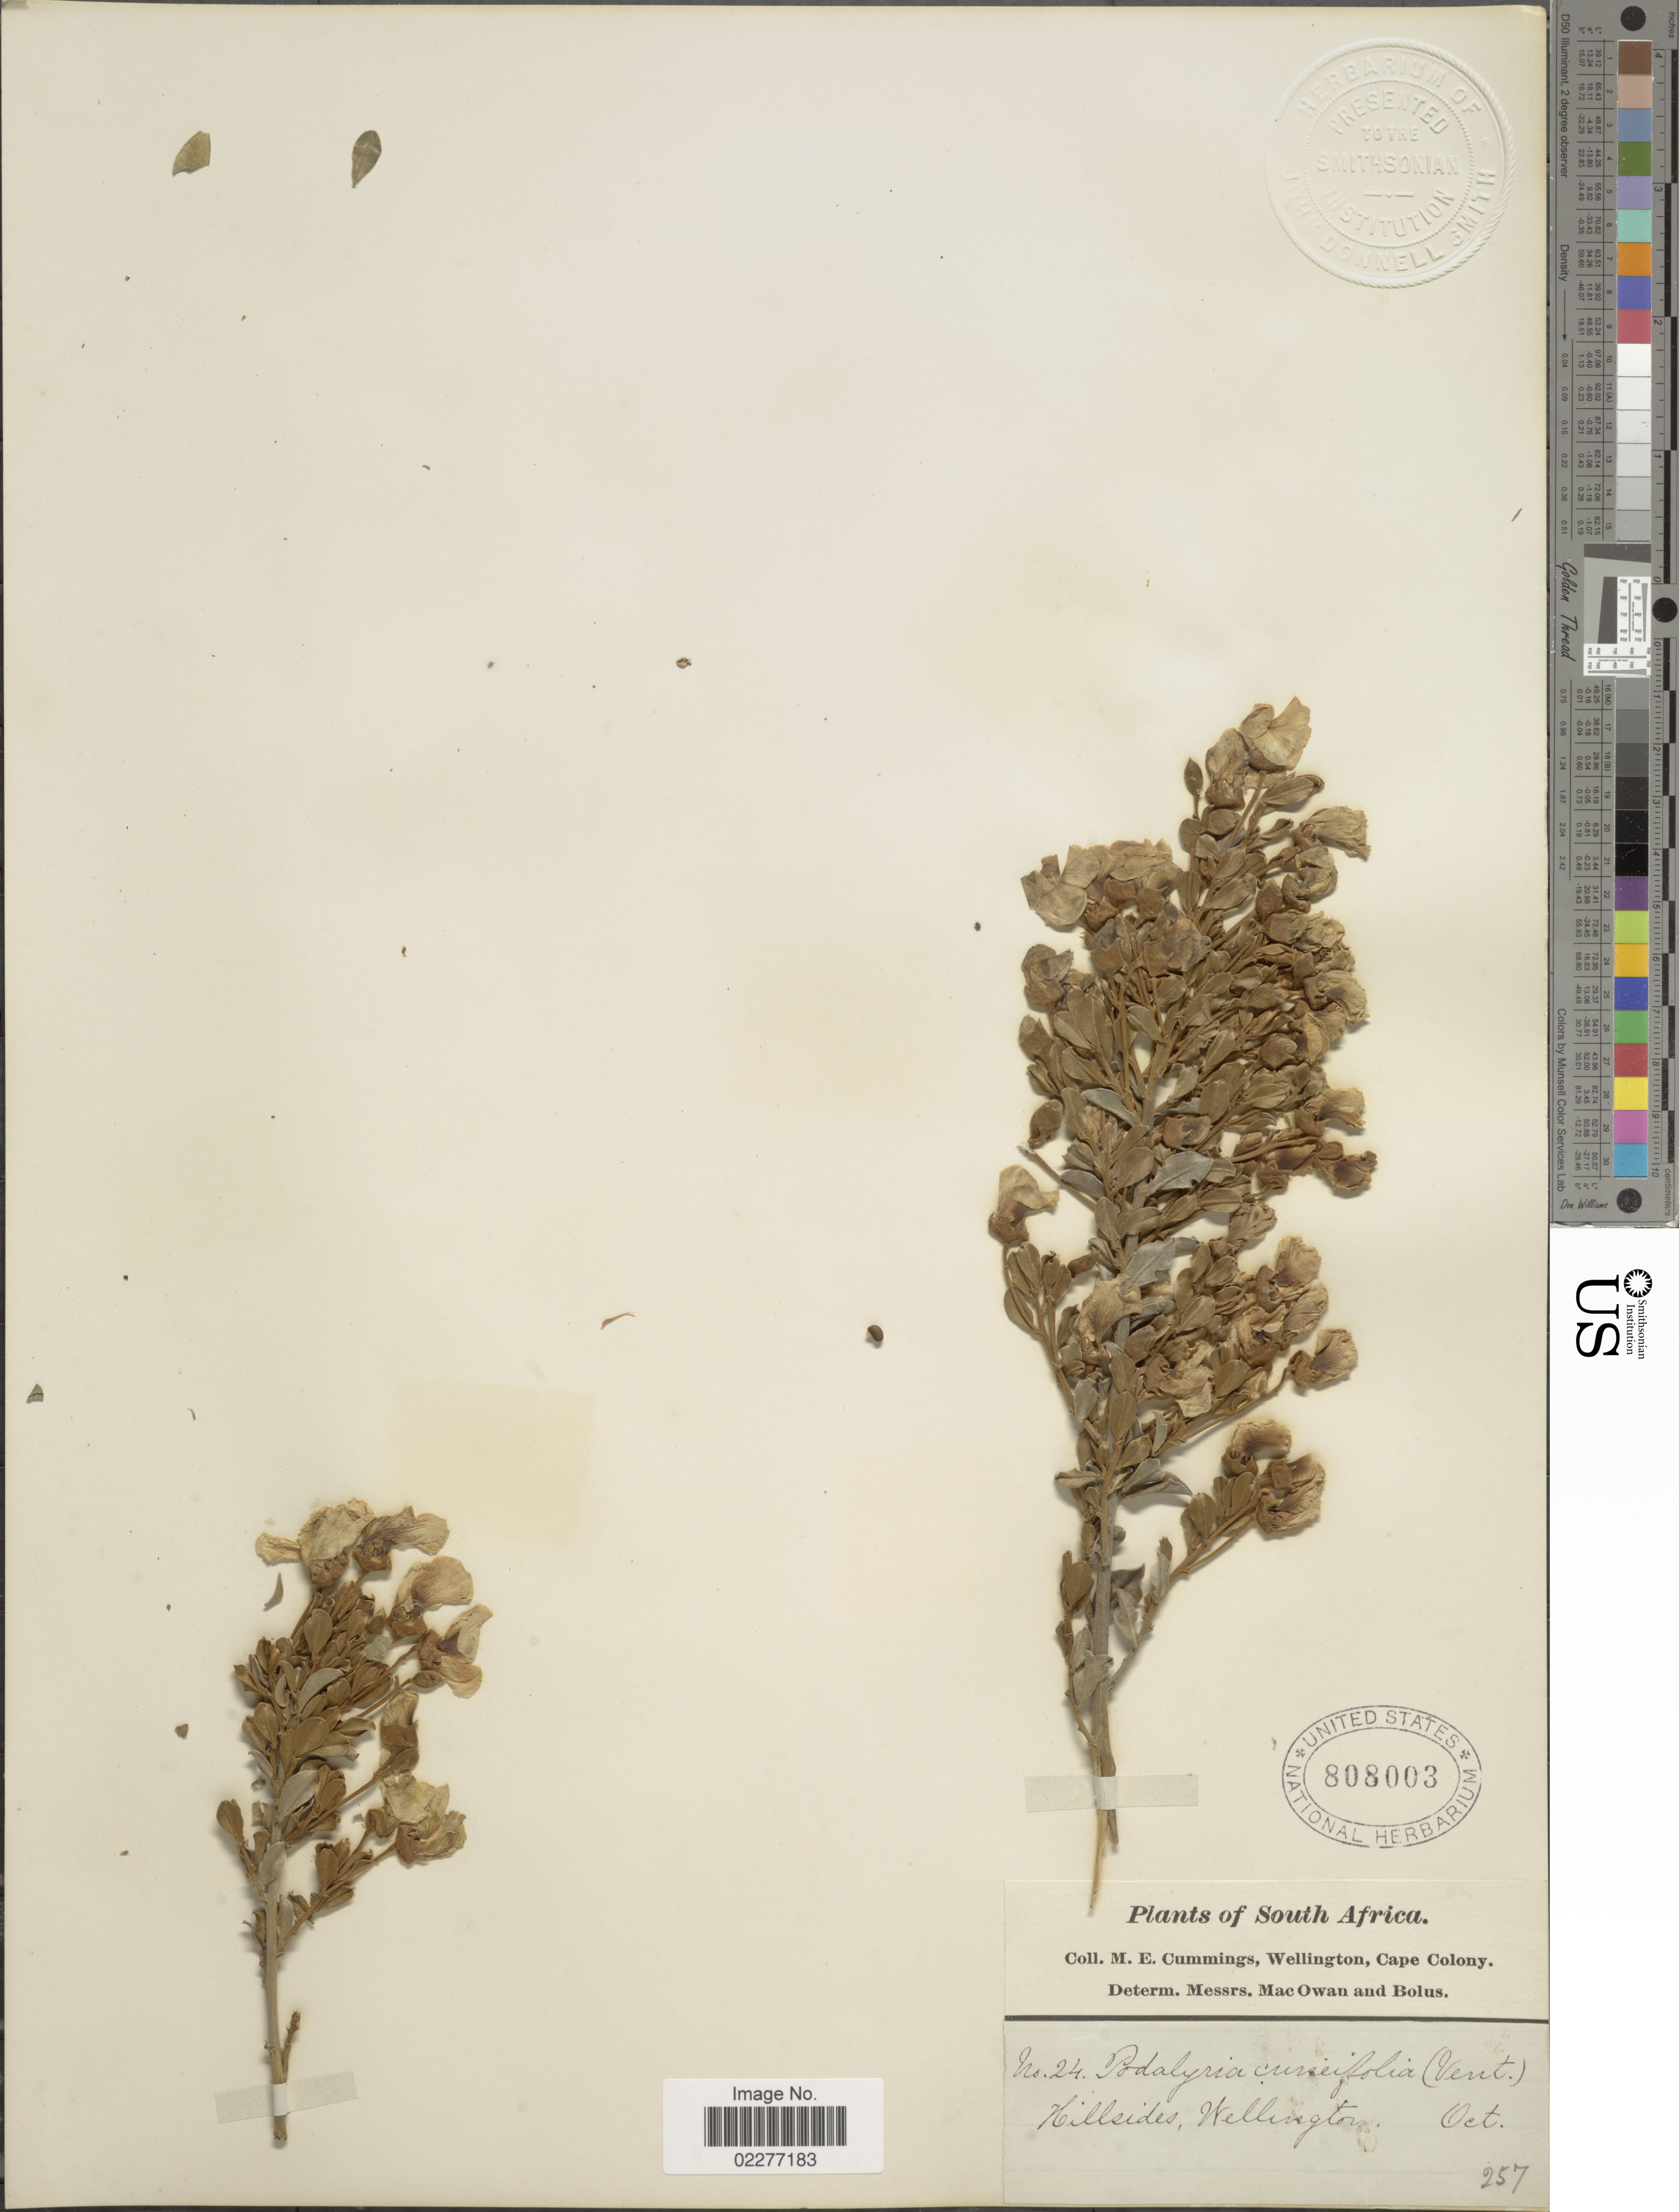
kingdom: Plantae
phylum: Tracheophyta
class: Magnoliopsida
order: Fabales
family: Fabaceae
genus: Podalyria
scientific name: Podalyria cuneifolia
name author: Vent.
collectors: M. Cunnings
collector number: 24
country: South Africa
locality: Hillsides, Wellington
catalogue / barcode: US 808003